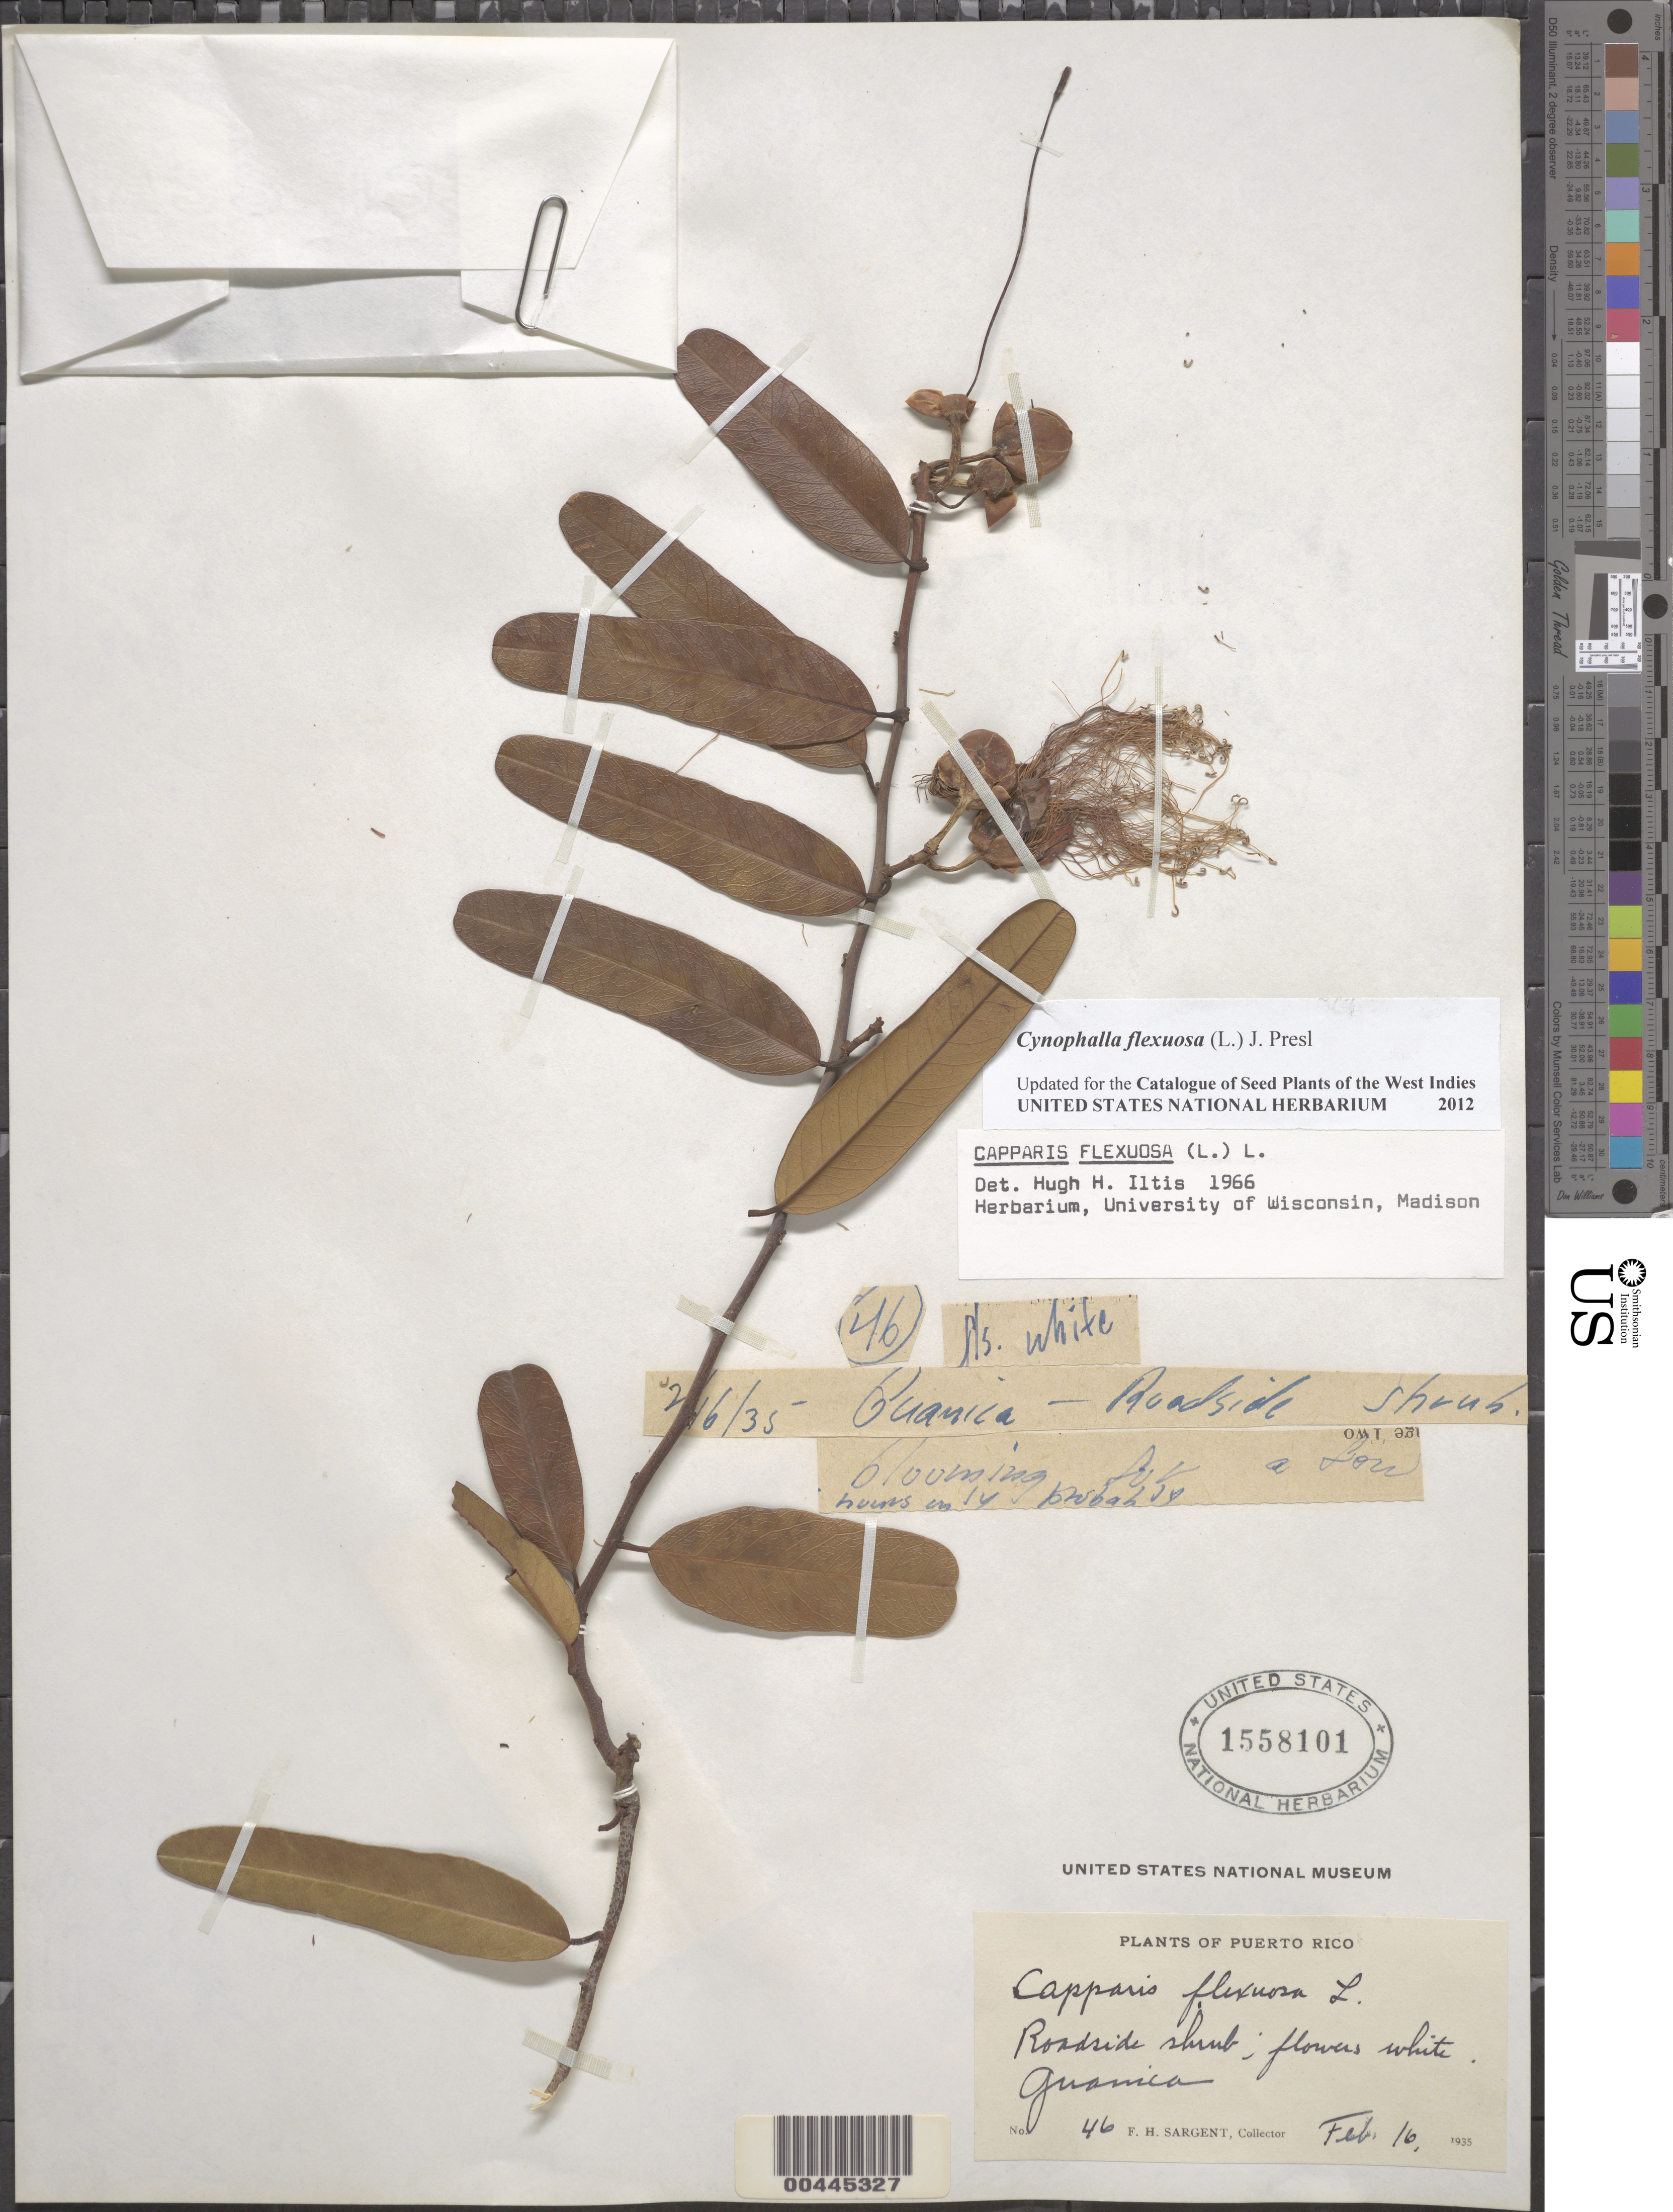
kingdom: Plantae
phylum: Tracheophyta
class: Magnoliopsida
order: Brassicales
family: Capparaceae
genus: Capparis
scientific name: Capparis flexuosa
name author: (L.) L.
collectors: F. H. Sargent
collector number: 46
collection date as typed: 16 Feb 1935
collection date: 1935-02-16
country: Puerto Rico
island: Greater Antilles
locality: Guanica. Roadside shrub.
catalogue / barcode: US 1558101